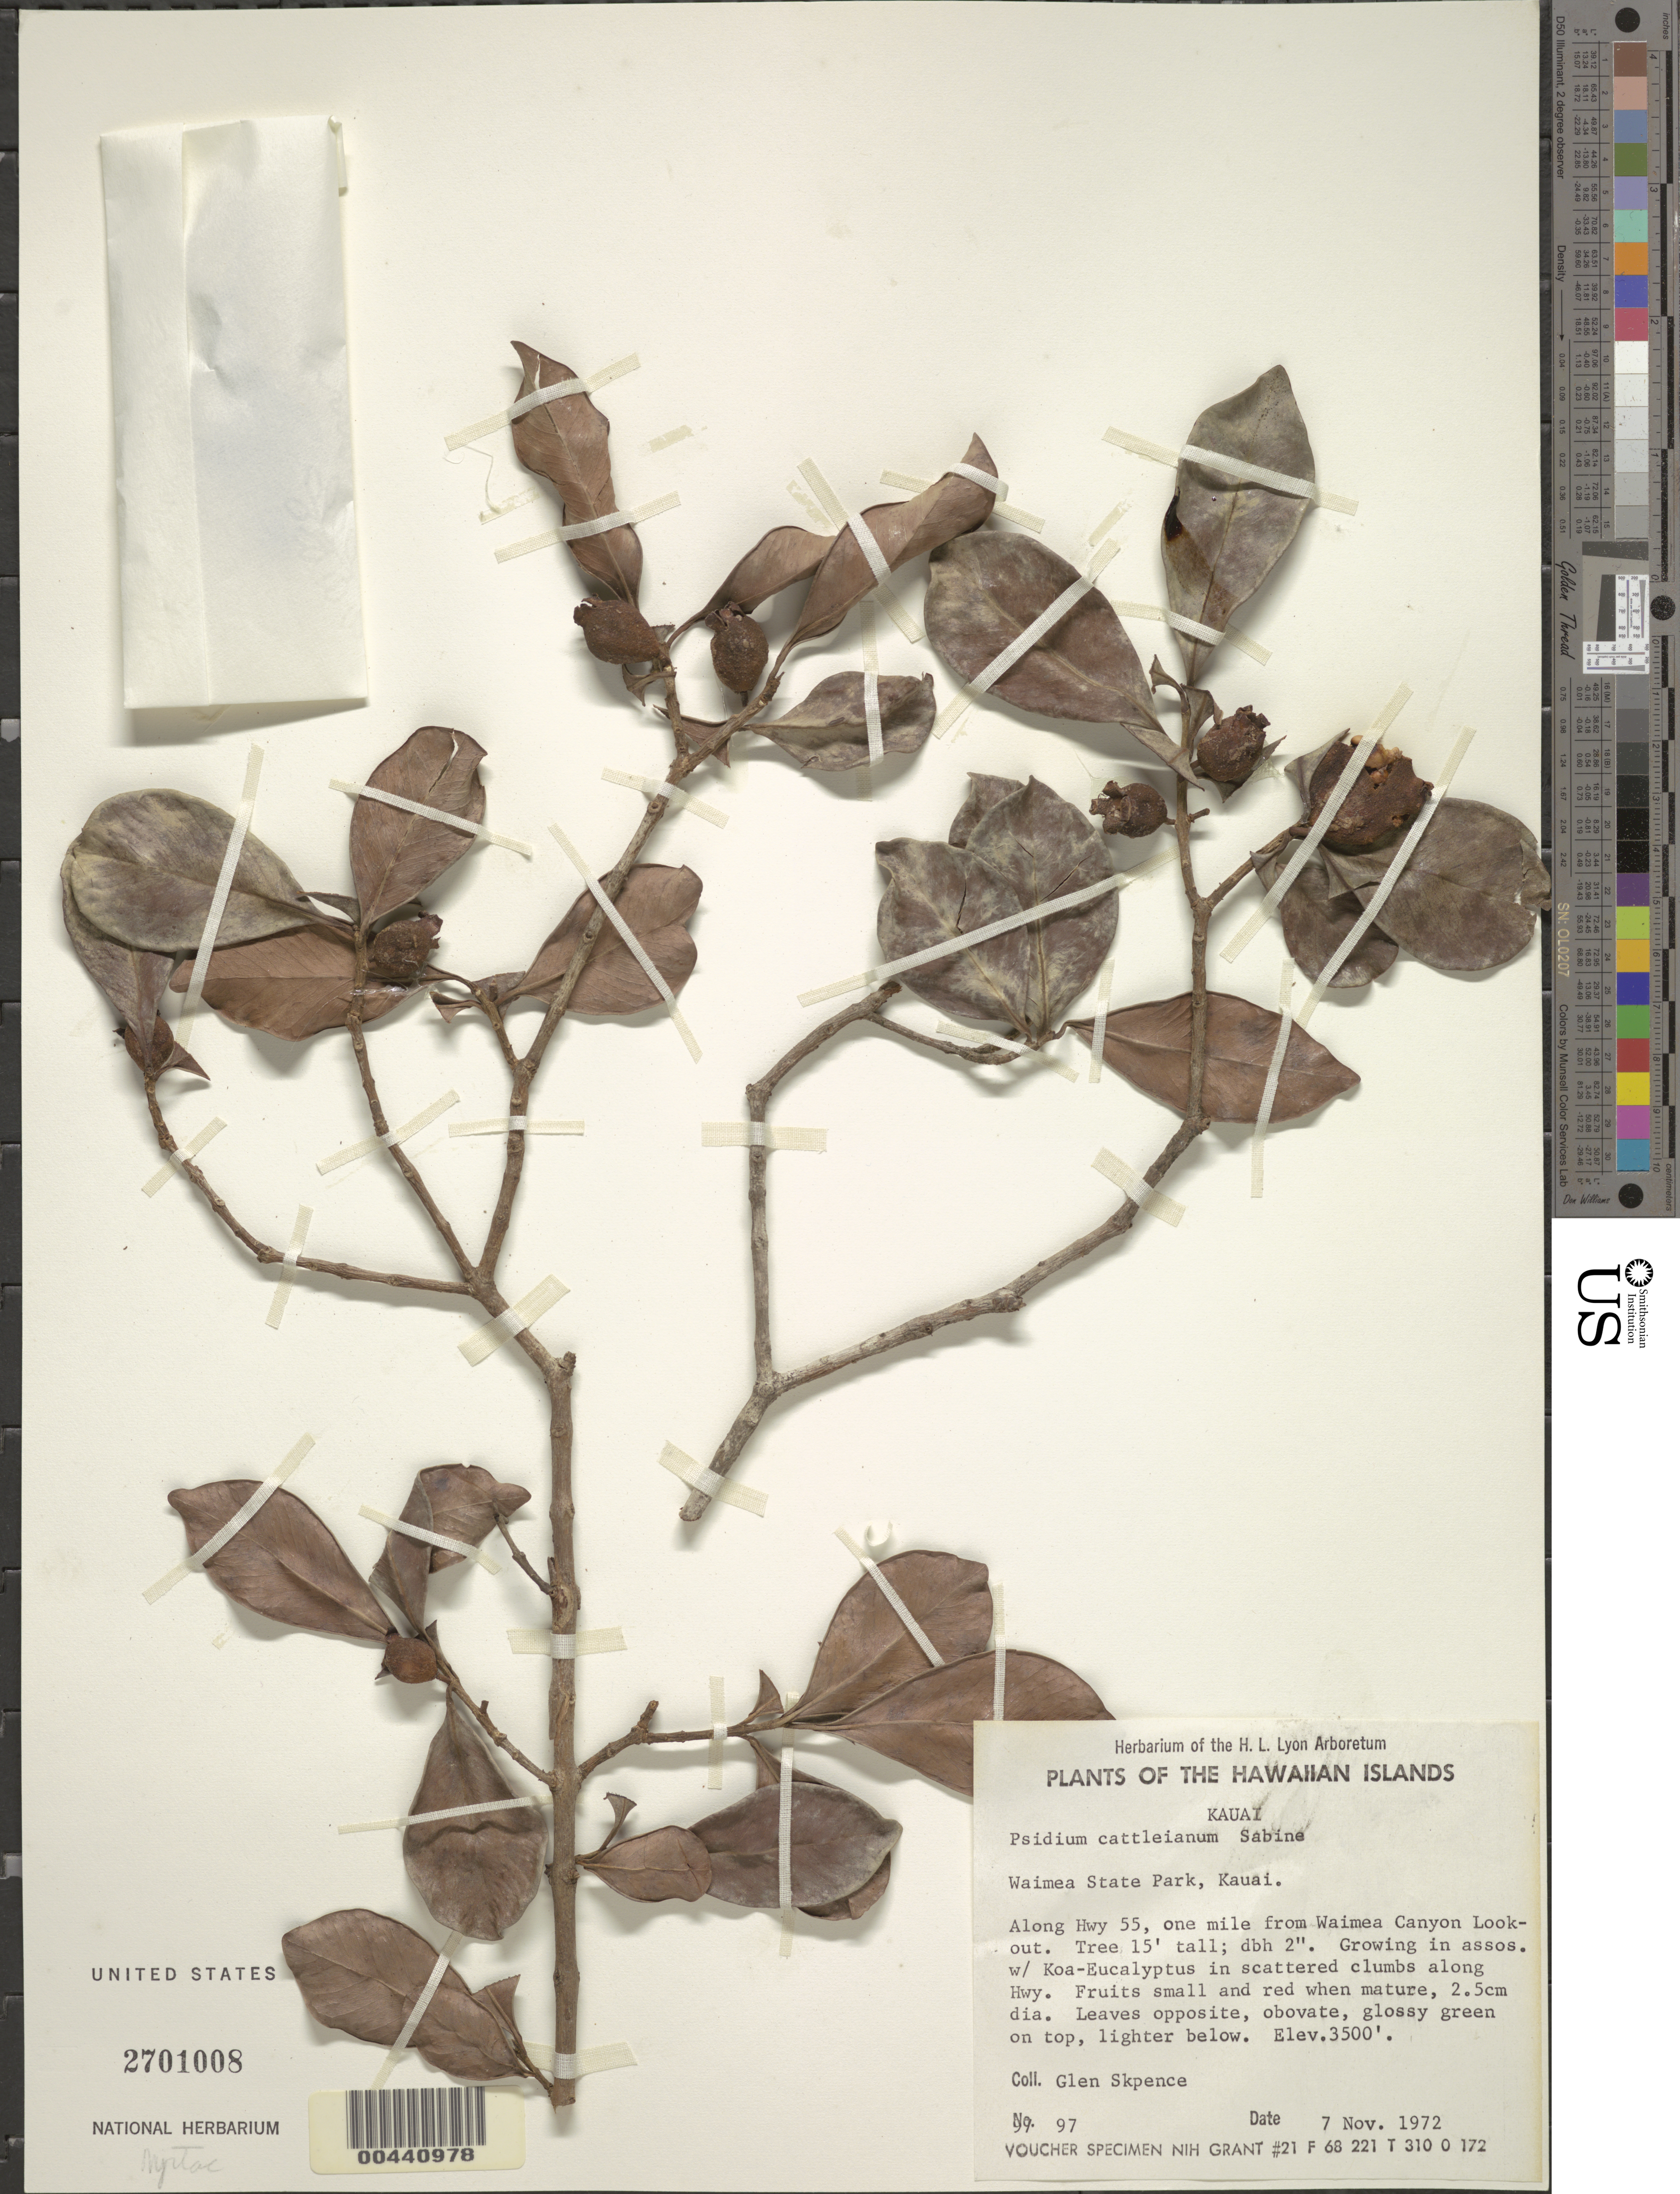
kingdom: Plantae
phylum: Tracheophyta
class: Magnoliopsida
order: Myrtales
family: Myrtaceae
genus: Psidium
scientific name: Psidium cattleyanum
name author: Sabine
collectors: G. Spence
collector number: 97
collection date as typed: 7 Nov 1972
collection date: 1972-11-07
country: United States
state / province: Hawaii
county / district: Kauai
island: Kaua'i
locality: Waimea State Park, Along Hwy. 55, one mile from Waimea Canyon Lookout.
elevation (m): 1067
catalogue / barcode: US 2701008